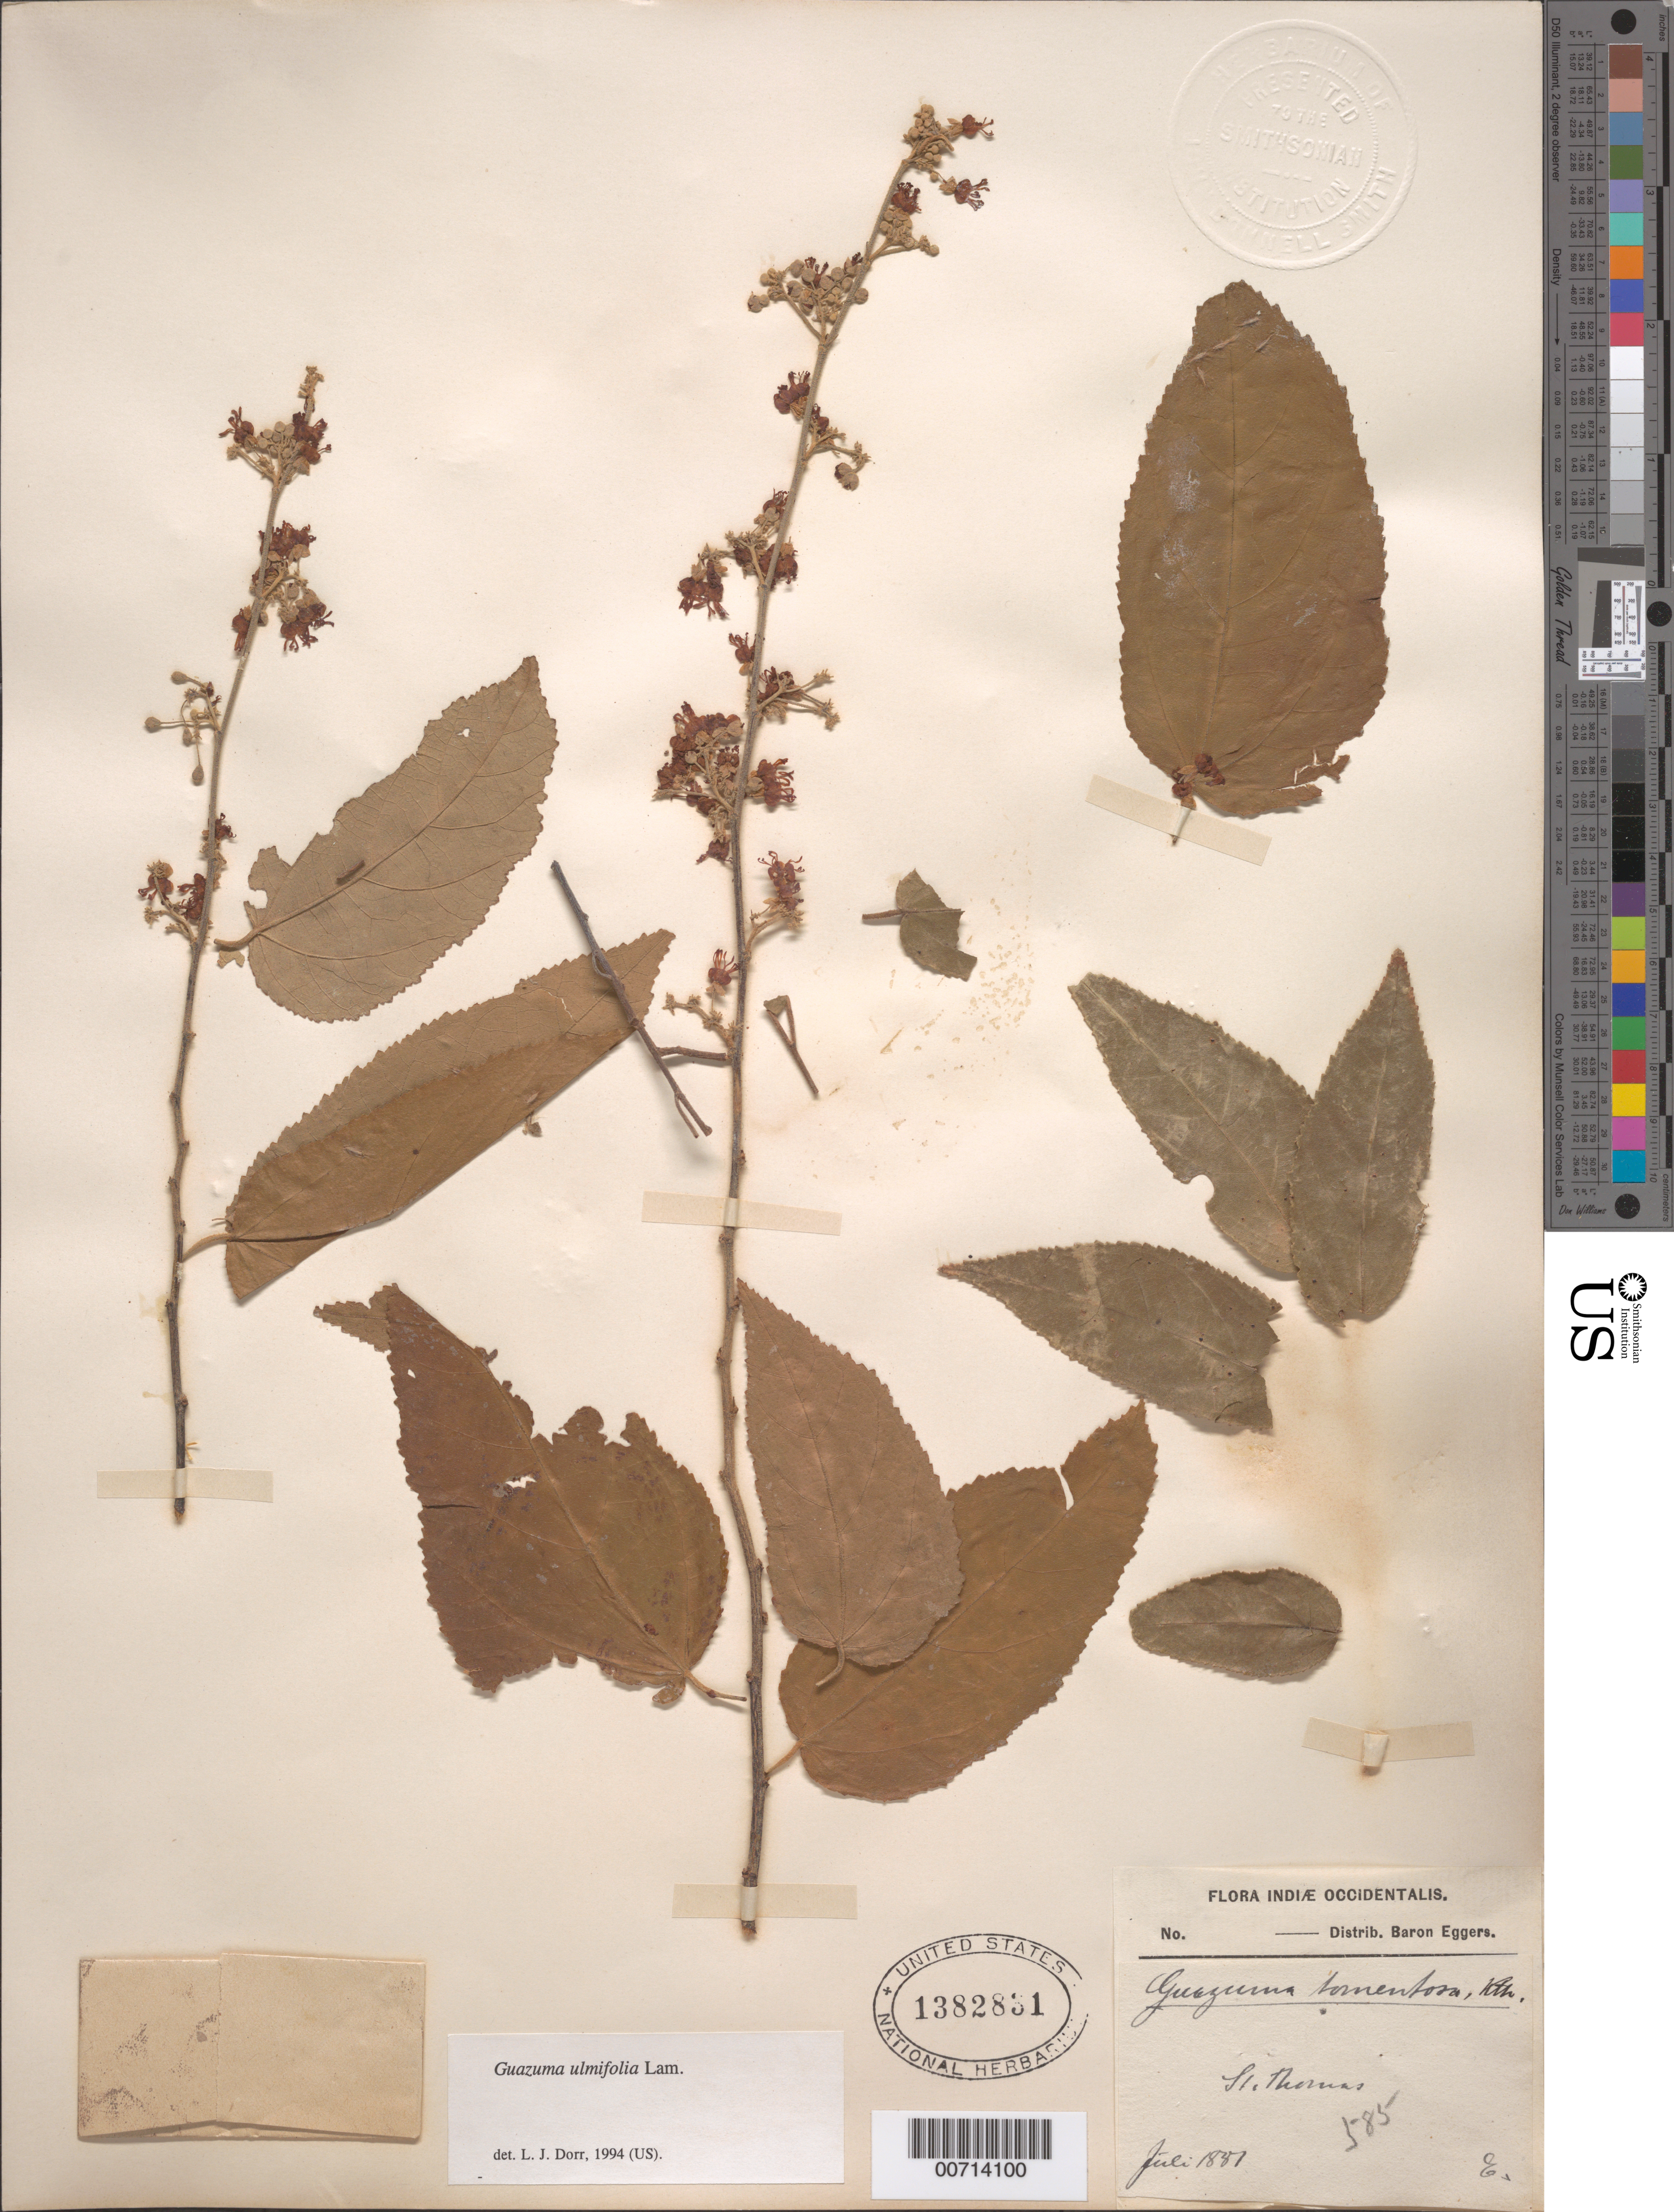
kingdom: Plantae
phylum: Tracheophyta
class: Magnoliopsida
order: Malvales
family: Malvaceae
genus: Guazuma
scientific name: Guazuma ulmifolia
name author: Lam.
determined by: Dorr, L. J., (BOT), Smithsonian Institution - National Museum of Natural History (UNITED STATES)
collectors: H. F. A. von Eggers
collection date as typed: Jul 1881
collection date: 1881-07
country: U.S. Virgin Islands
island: St. Thomas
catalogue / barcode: US 1382831